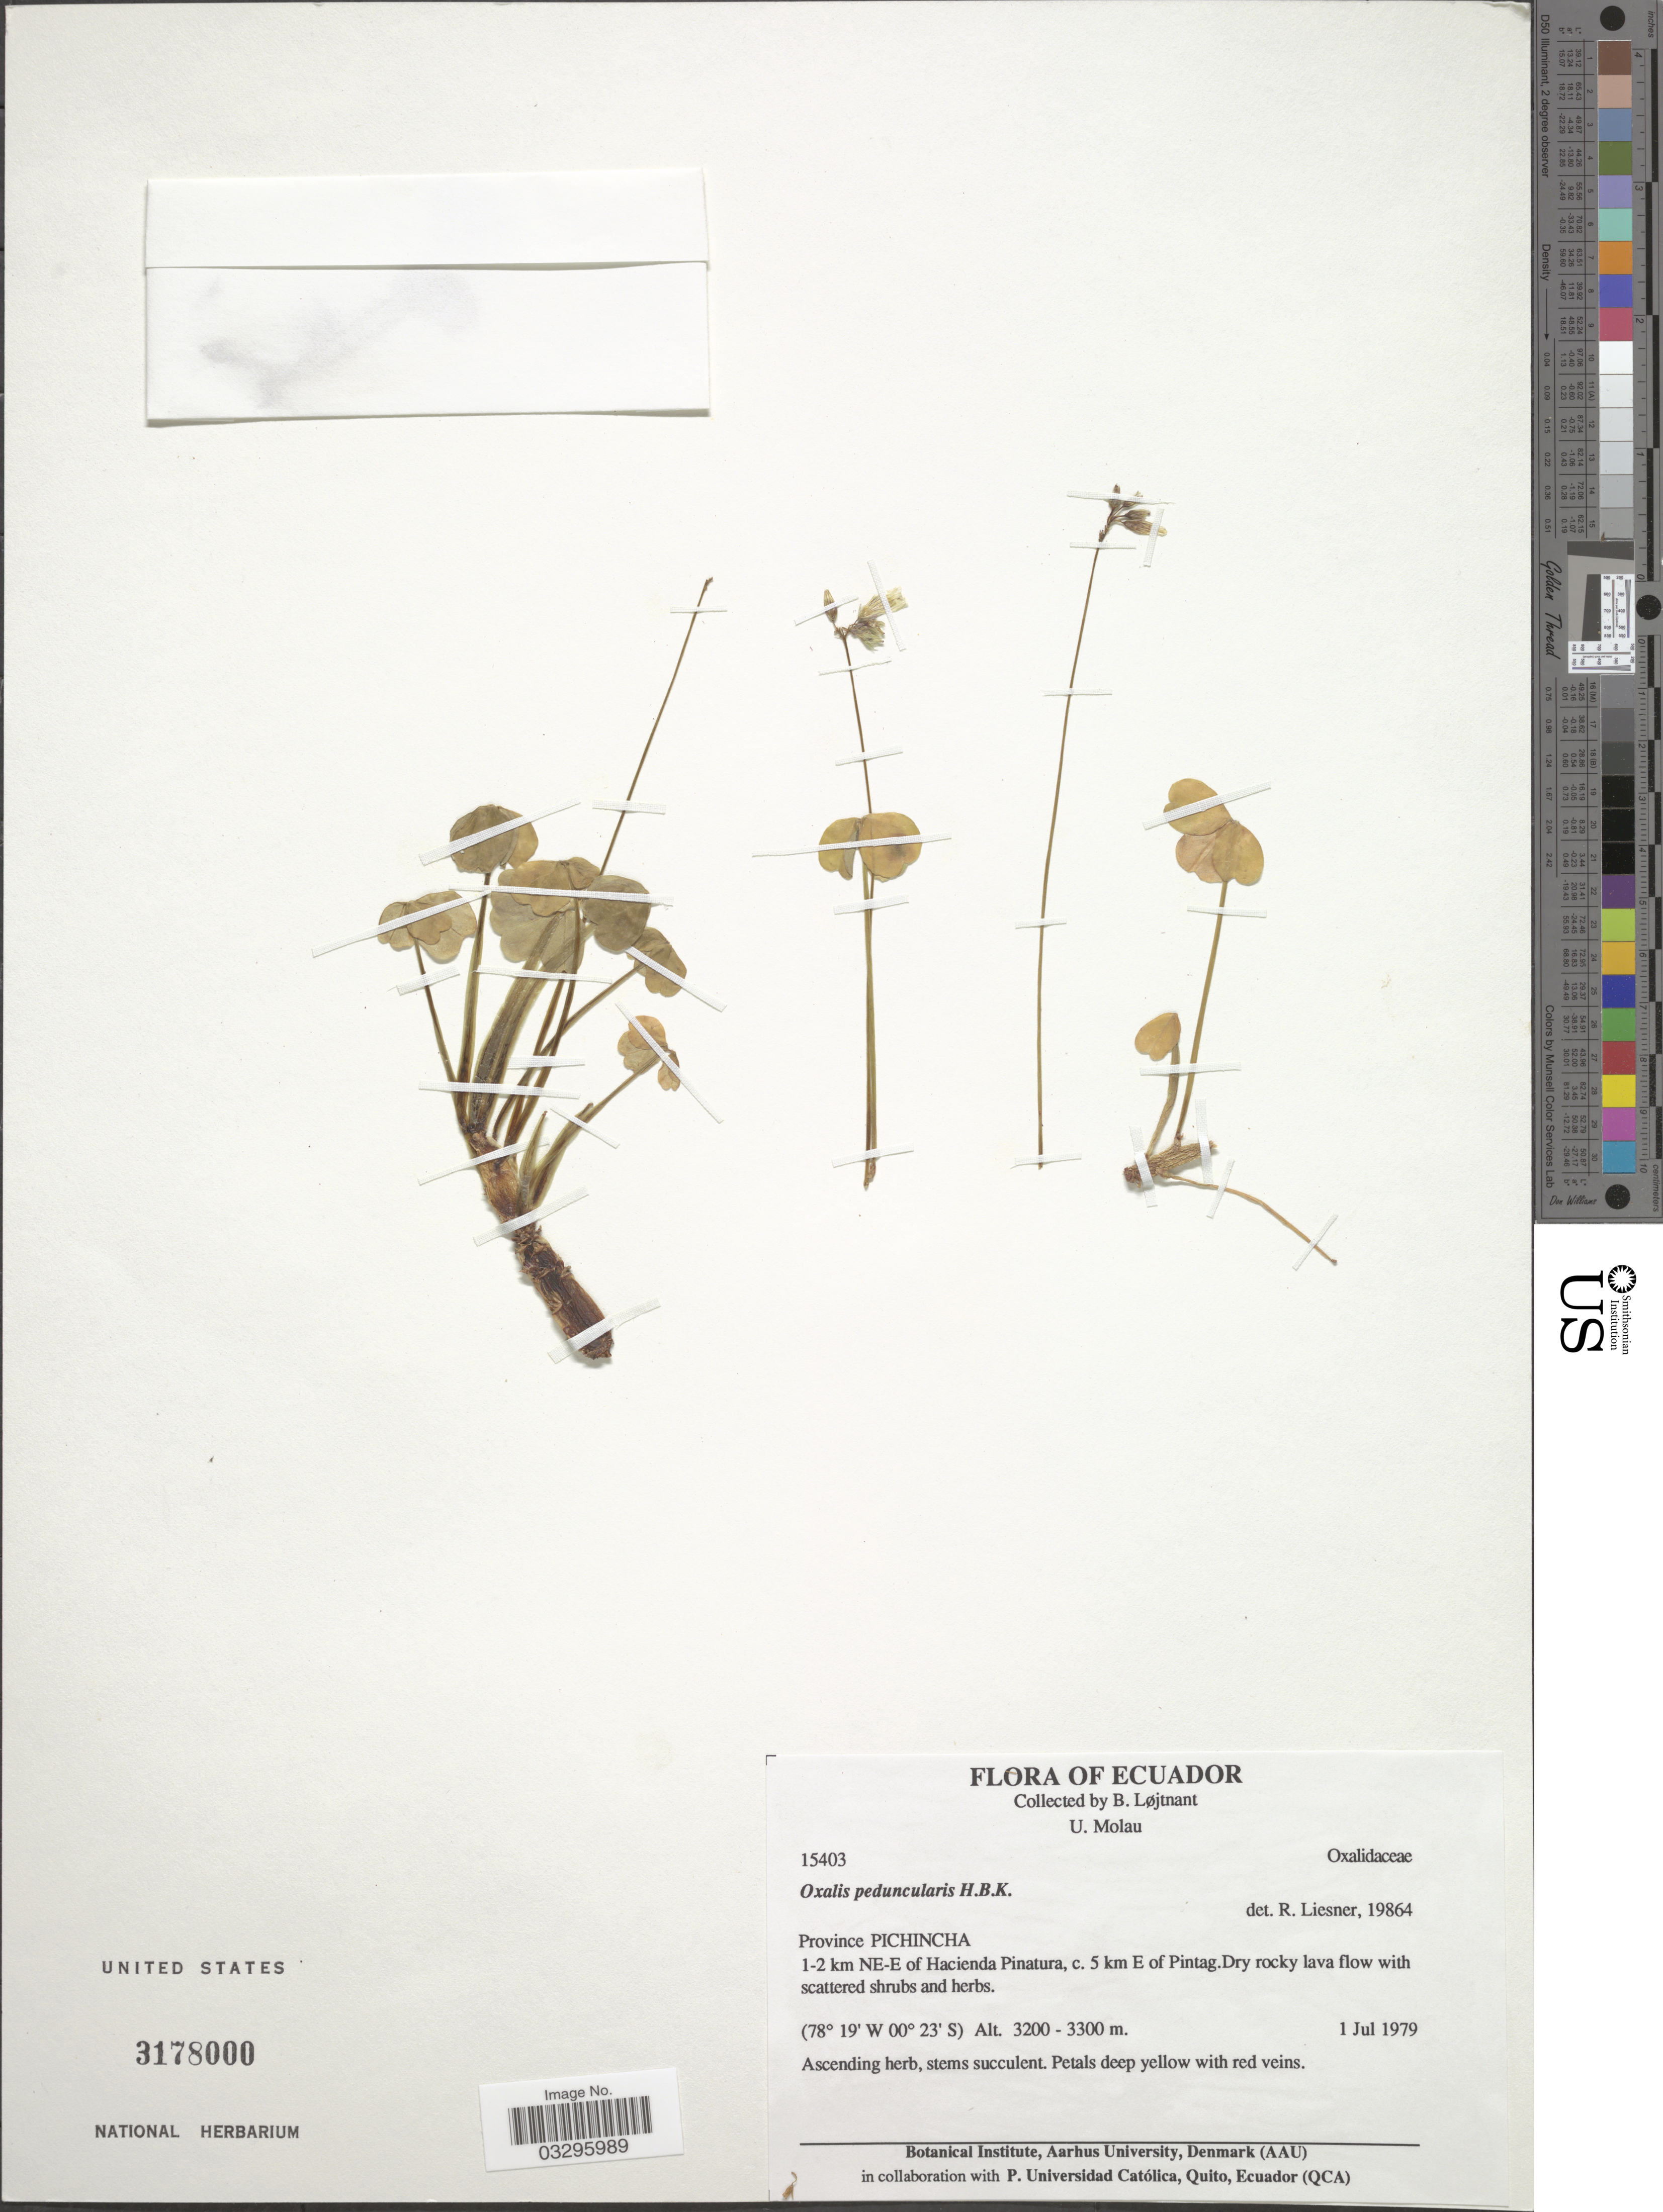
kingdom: Plantae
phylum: Tracheophyta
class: Magnoliopsida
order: Oxalidales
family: Oxalidaceae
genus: Oxalis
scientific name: Oxalis peduncularis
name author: Kunth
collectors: B. Löjtnant & U. Molau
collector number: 15403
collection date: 1979-07-01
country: Ecuador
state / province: Pichincha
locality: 1-2 km NE-E of Hacienda Pinatura, c. 5 km E of Pintag.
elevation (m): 3200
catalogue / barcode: US 3178000